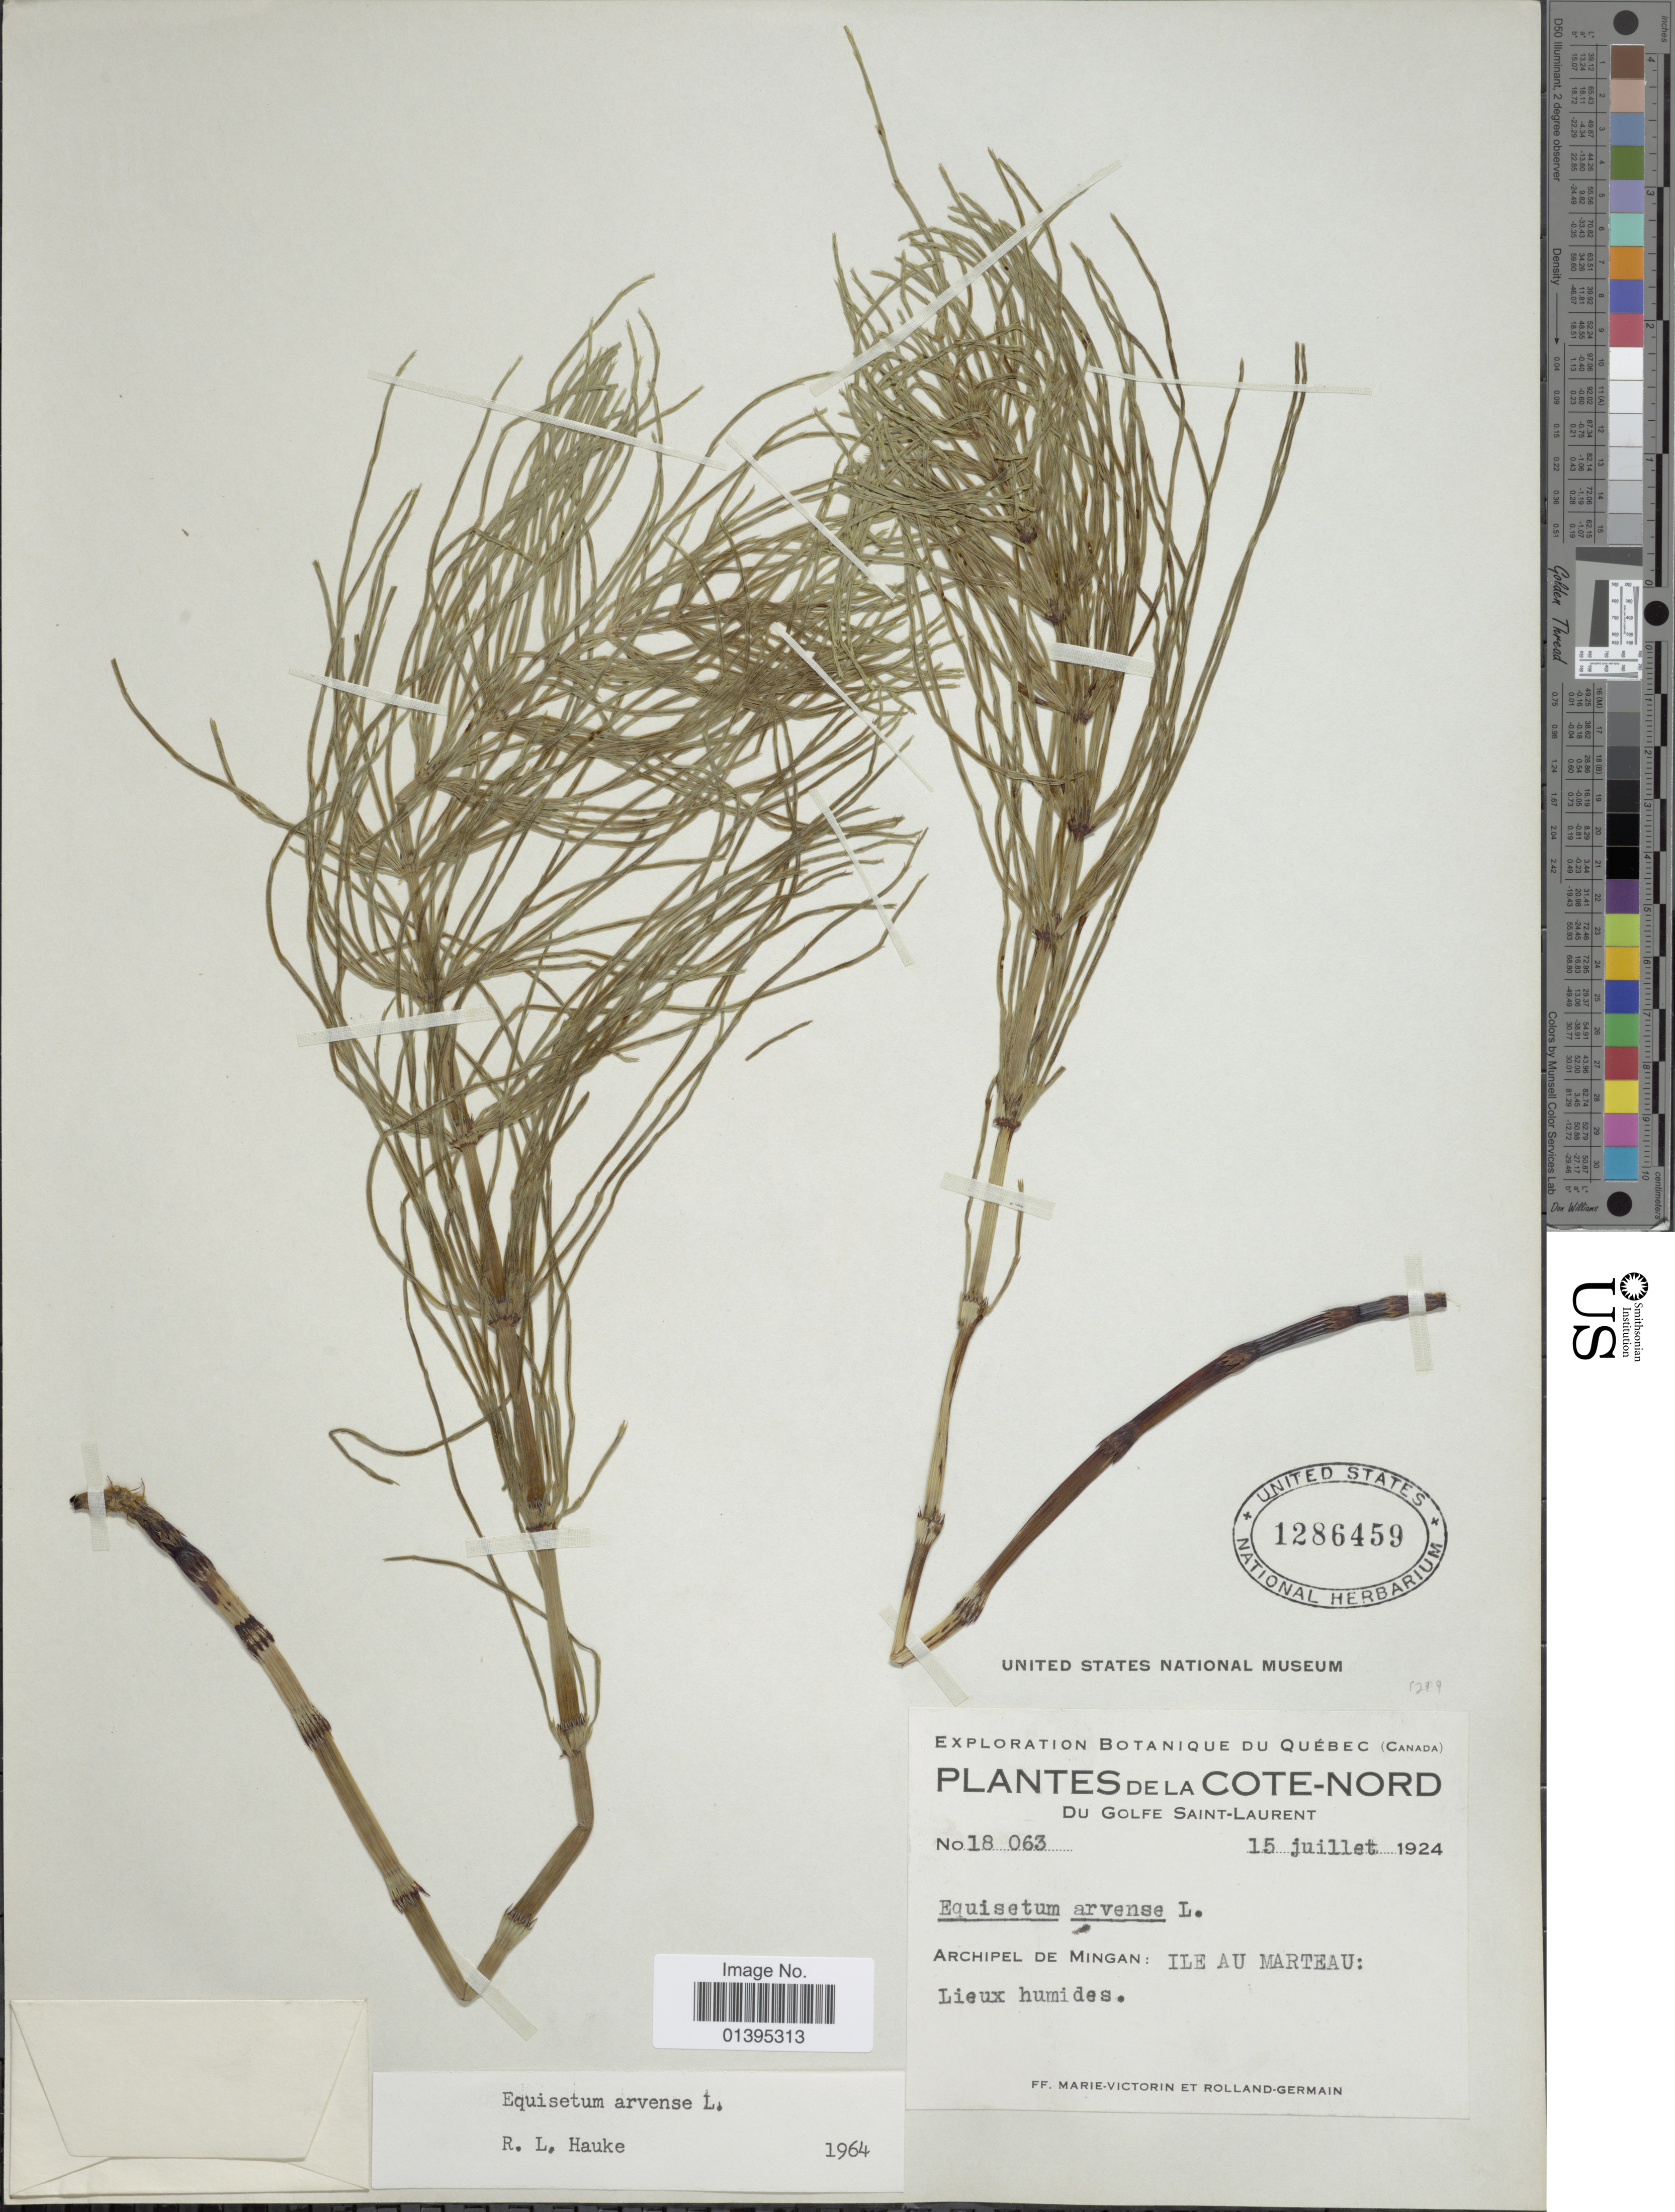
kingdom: Plantae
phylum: Tracheophyta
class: Polypodiopsida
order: Equisetales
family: Equisetaceae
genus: Equisetum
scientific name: Equisetum arvense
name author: L.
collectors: Fr. Marie-Victorin & Rolland-Germain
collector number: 18063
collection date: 1924-07-15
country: Canada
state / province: Quebec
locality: Cote-Nord, du Golfe Saint-Laurent, Archipel de Mingan: Ile au Marteau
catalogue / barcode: US 1286459